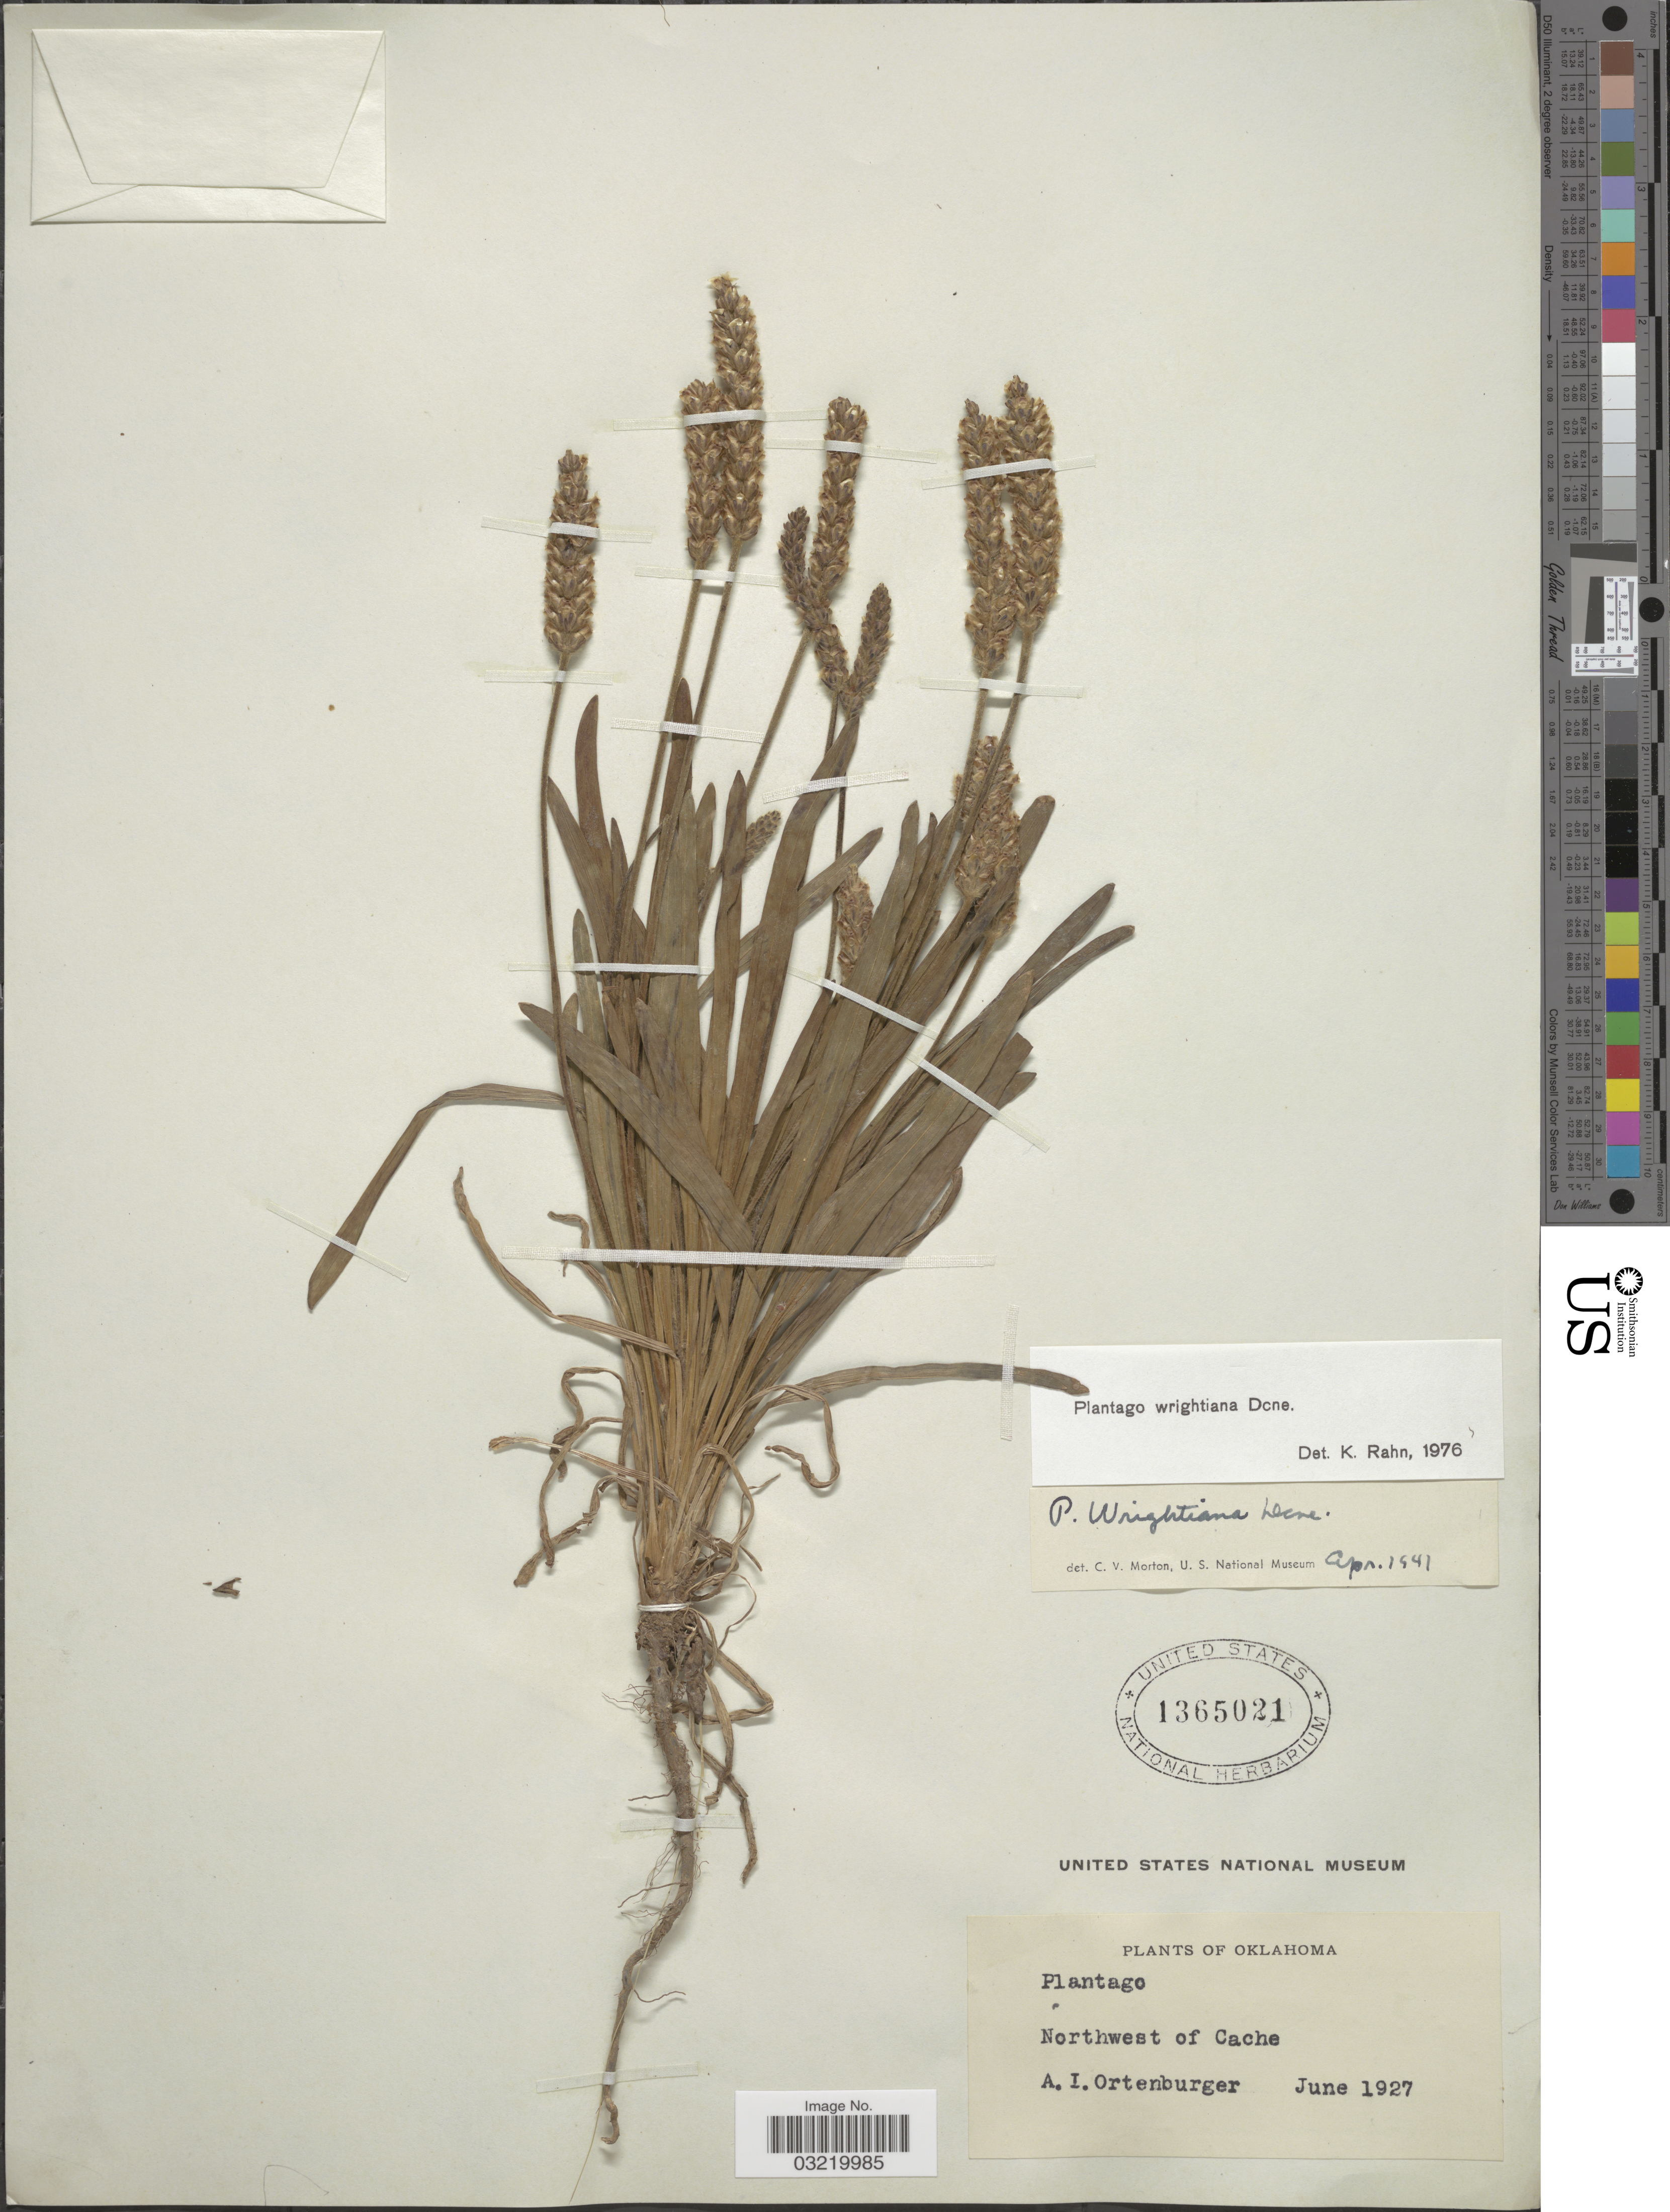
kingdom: Plantae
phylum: Tracheophyta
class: Magnoliopsida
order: Lamiales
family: Plantaginaceae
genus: Plantago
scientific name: Plantago wrightiana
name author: Decne. ex A. DC.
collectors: A. Ortenburger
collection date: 1927-06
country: United States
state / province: Oklahoma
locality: Northwest of Cache.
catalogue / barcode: US 1365021